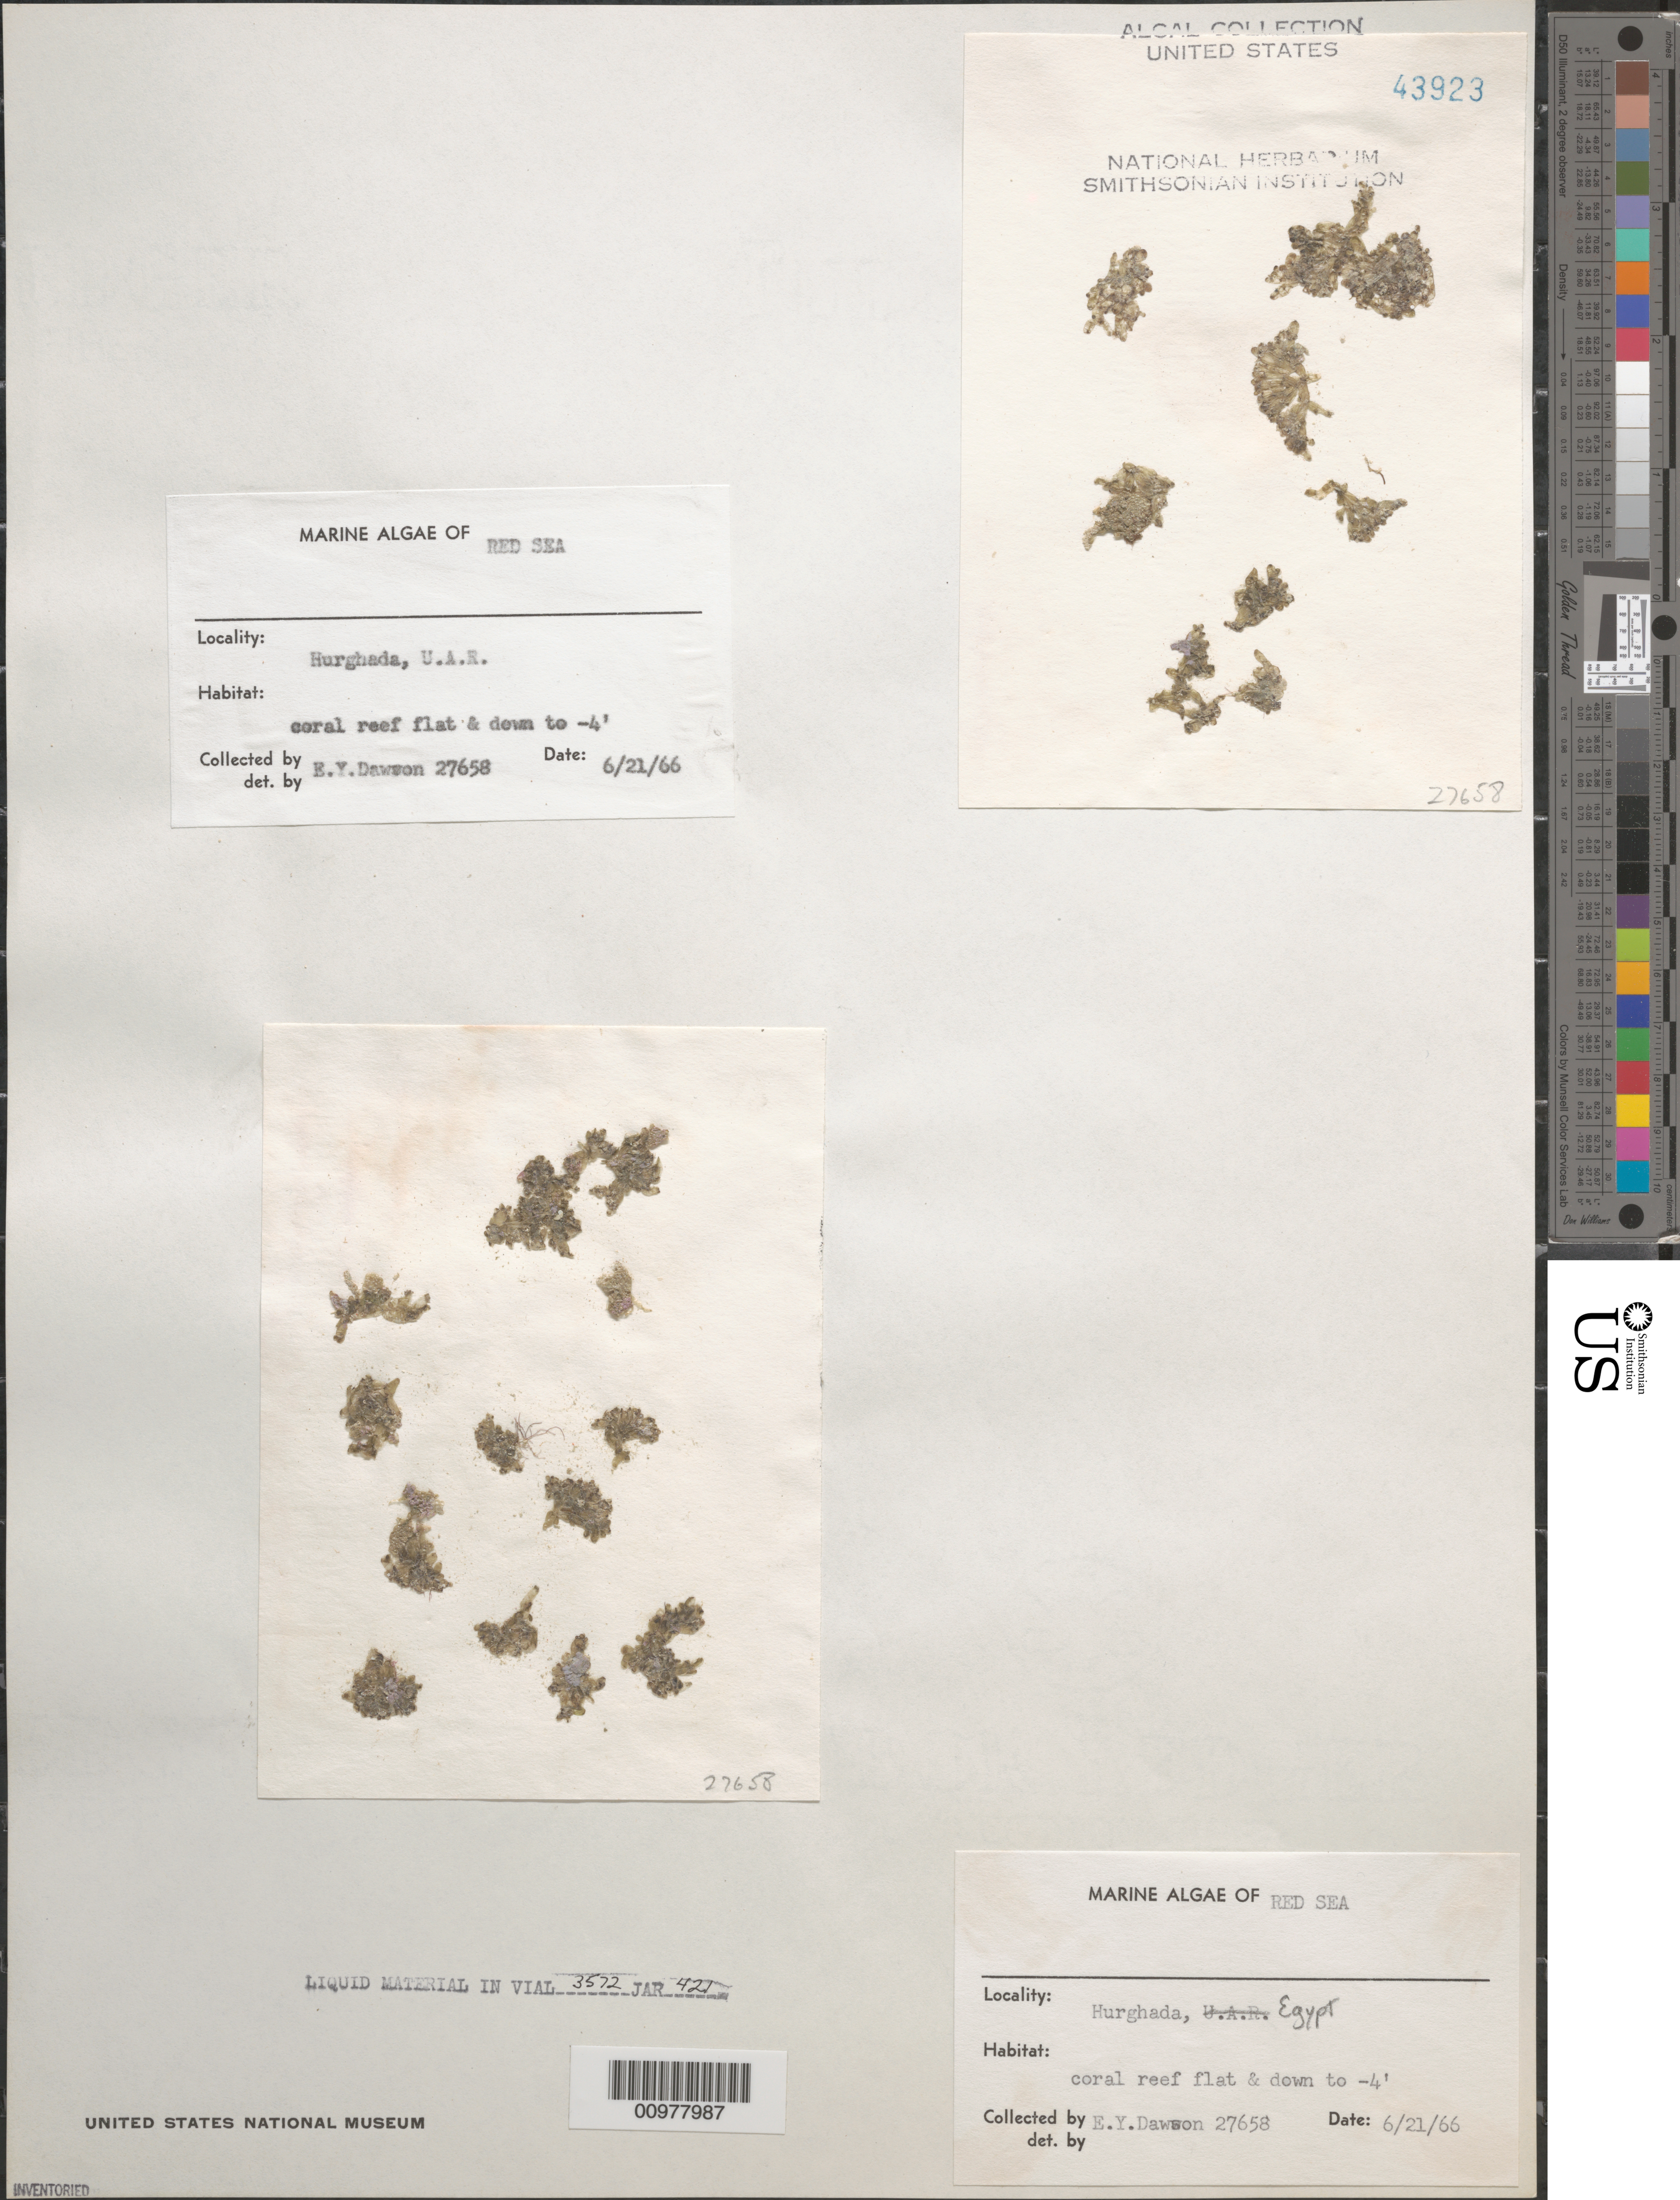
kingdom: Plantae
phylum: Chlorophyta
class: Ulvophyceae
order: Siphonocladales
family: Valoniaceae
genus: Valonia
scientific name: Valonia sp.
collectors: E. Y. Dawson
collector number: EYD 27658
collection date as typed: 21 Jun 1966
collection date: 1966-06-21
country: Egypt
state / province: Al Bahr al Ahmar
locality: Hurghada, Red Sea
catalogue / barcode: US 43923